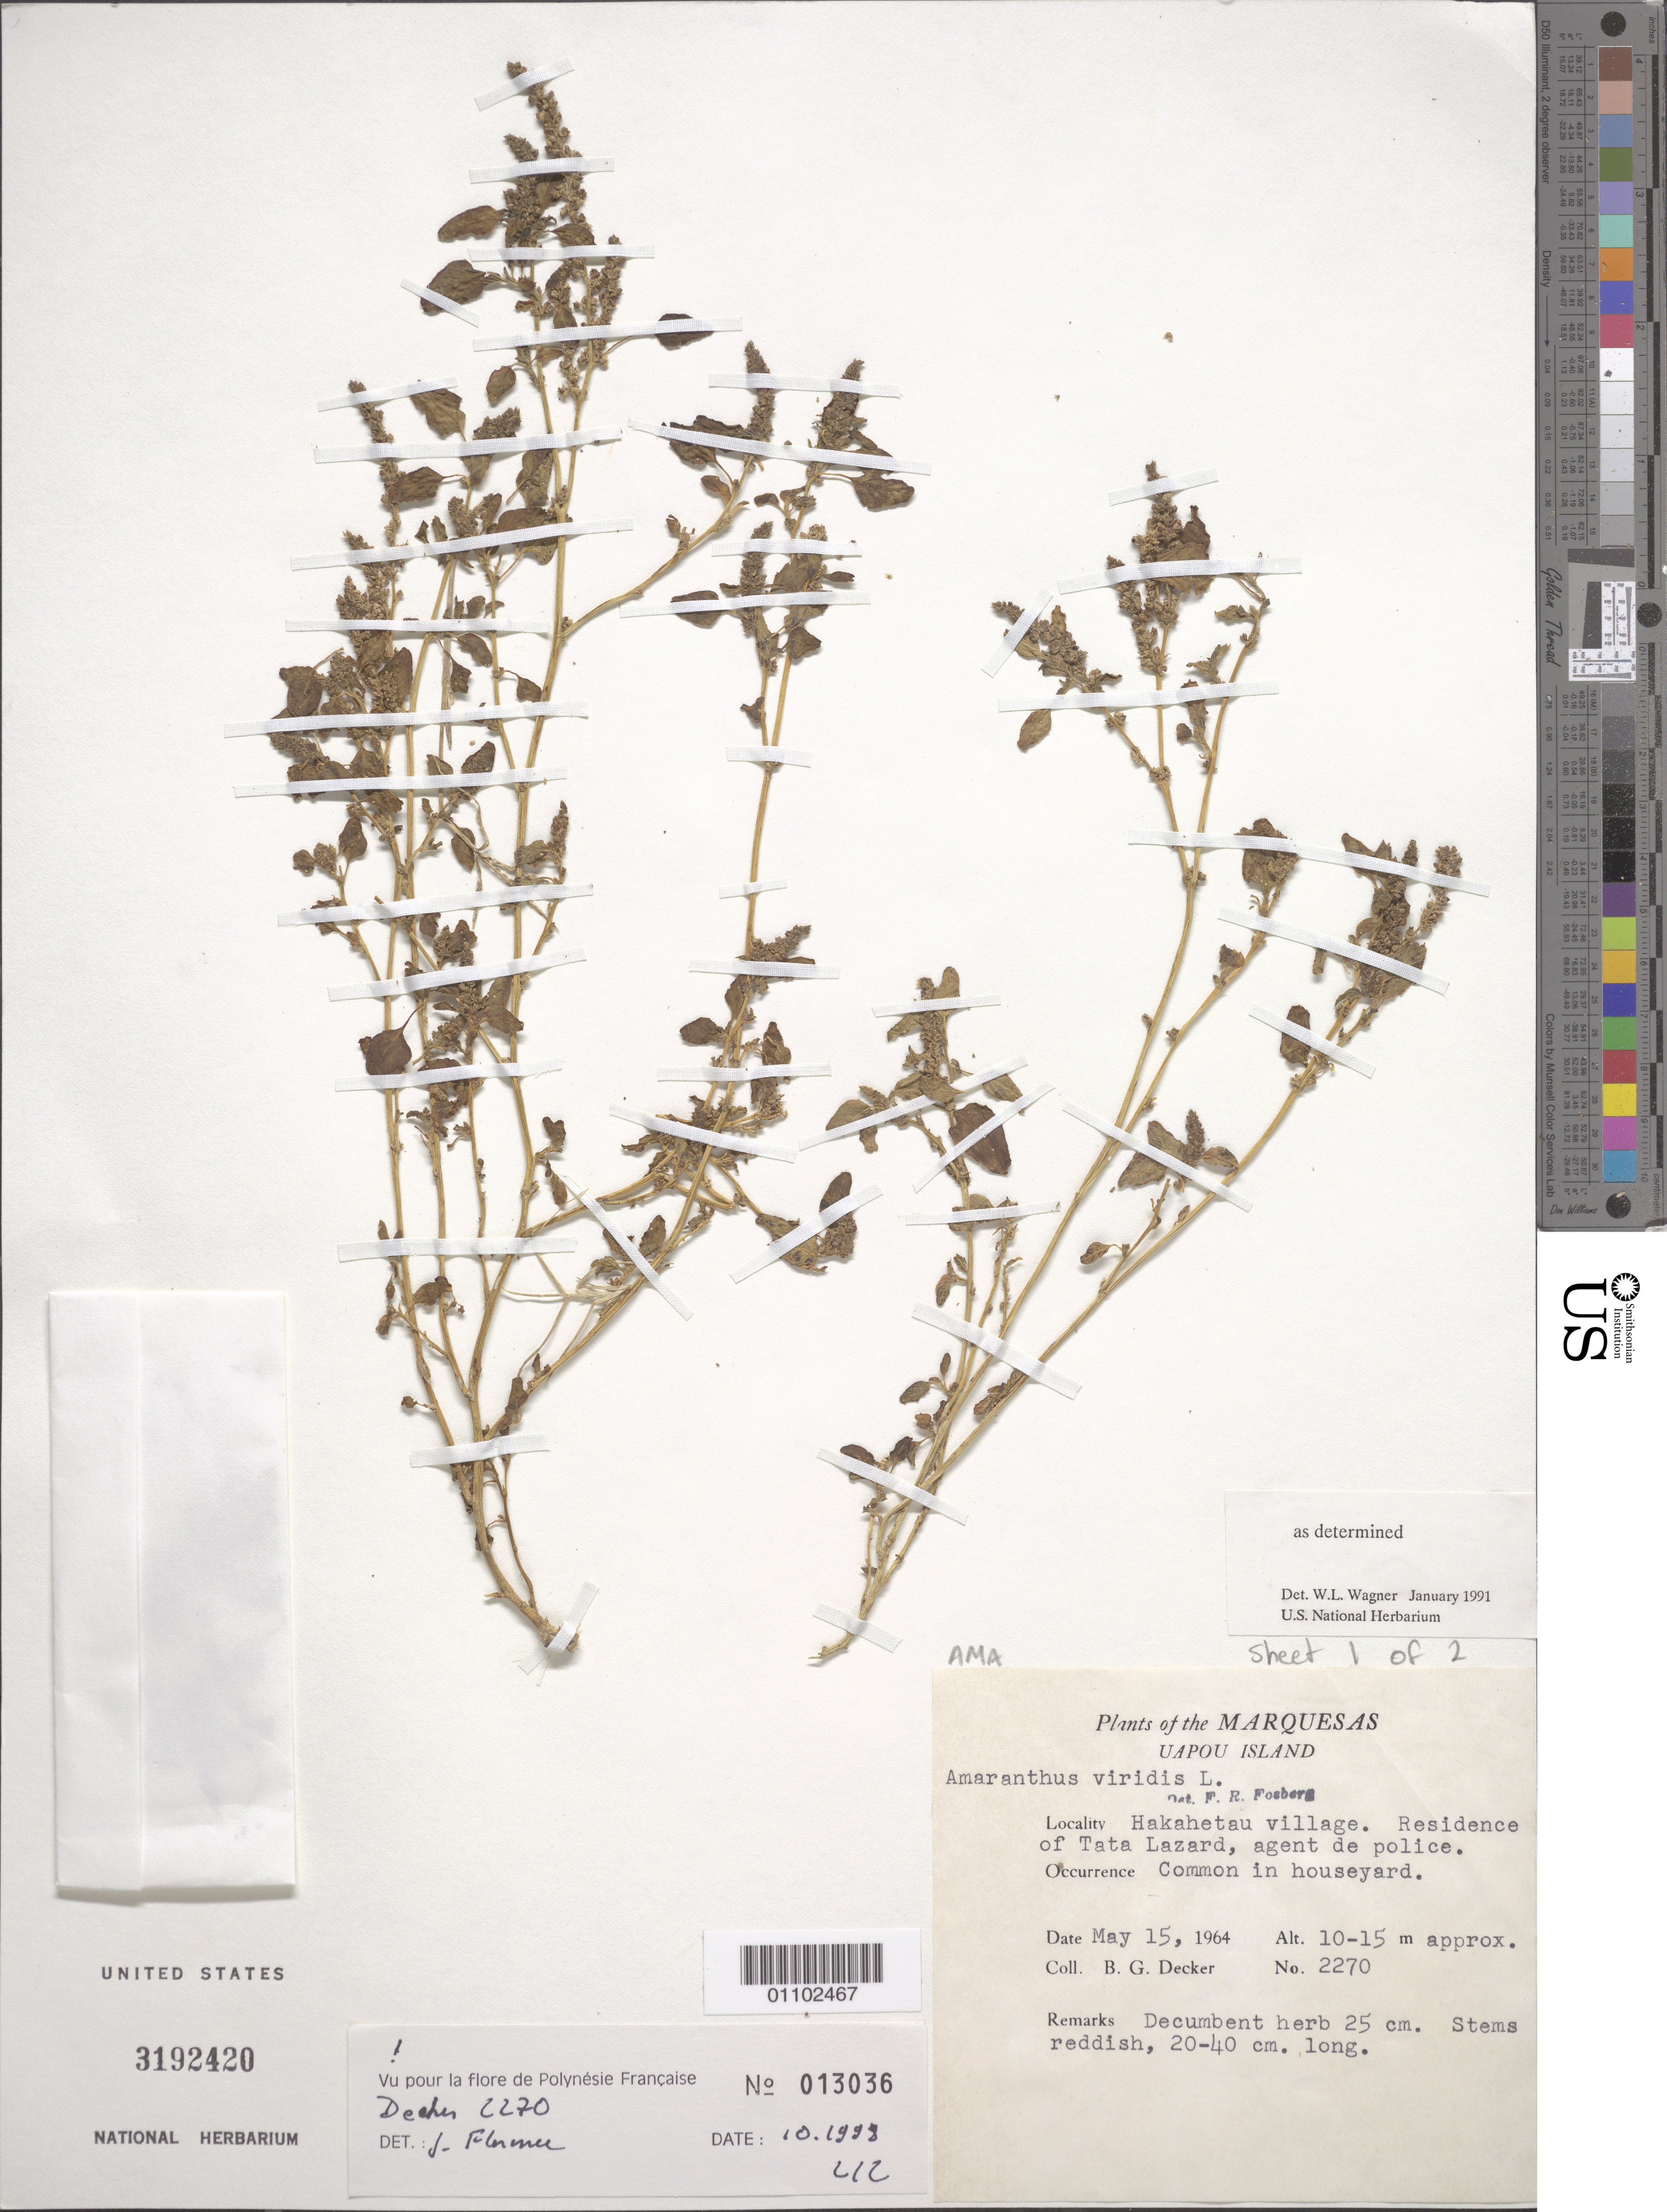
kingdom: Plantae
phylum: Tracheophyta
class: Magnoliopsida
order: Caryophyllales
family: Amaranthaceae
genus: Amaranthus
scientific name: Amaranthus viridis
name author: L.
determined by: Wagner, W. L., (BOT), Smithsonian Institution - National Museum of Natural History (UNITED STATES)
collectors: B. G. Decker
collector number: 2270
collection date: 1964-05-15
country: French Polynesia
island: Ua Pou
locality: Hakahetau village, residence of Tata Lazard, agent du police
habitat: House yard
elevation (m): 10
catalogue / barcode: US 3192420